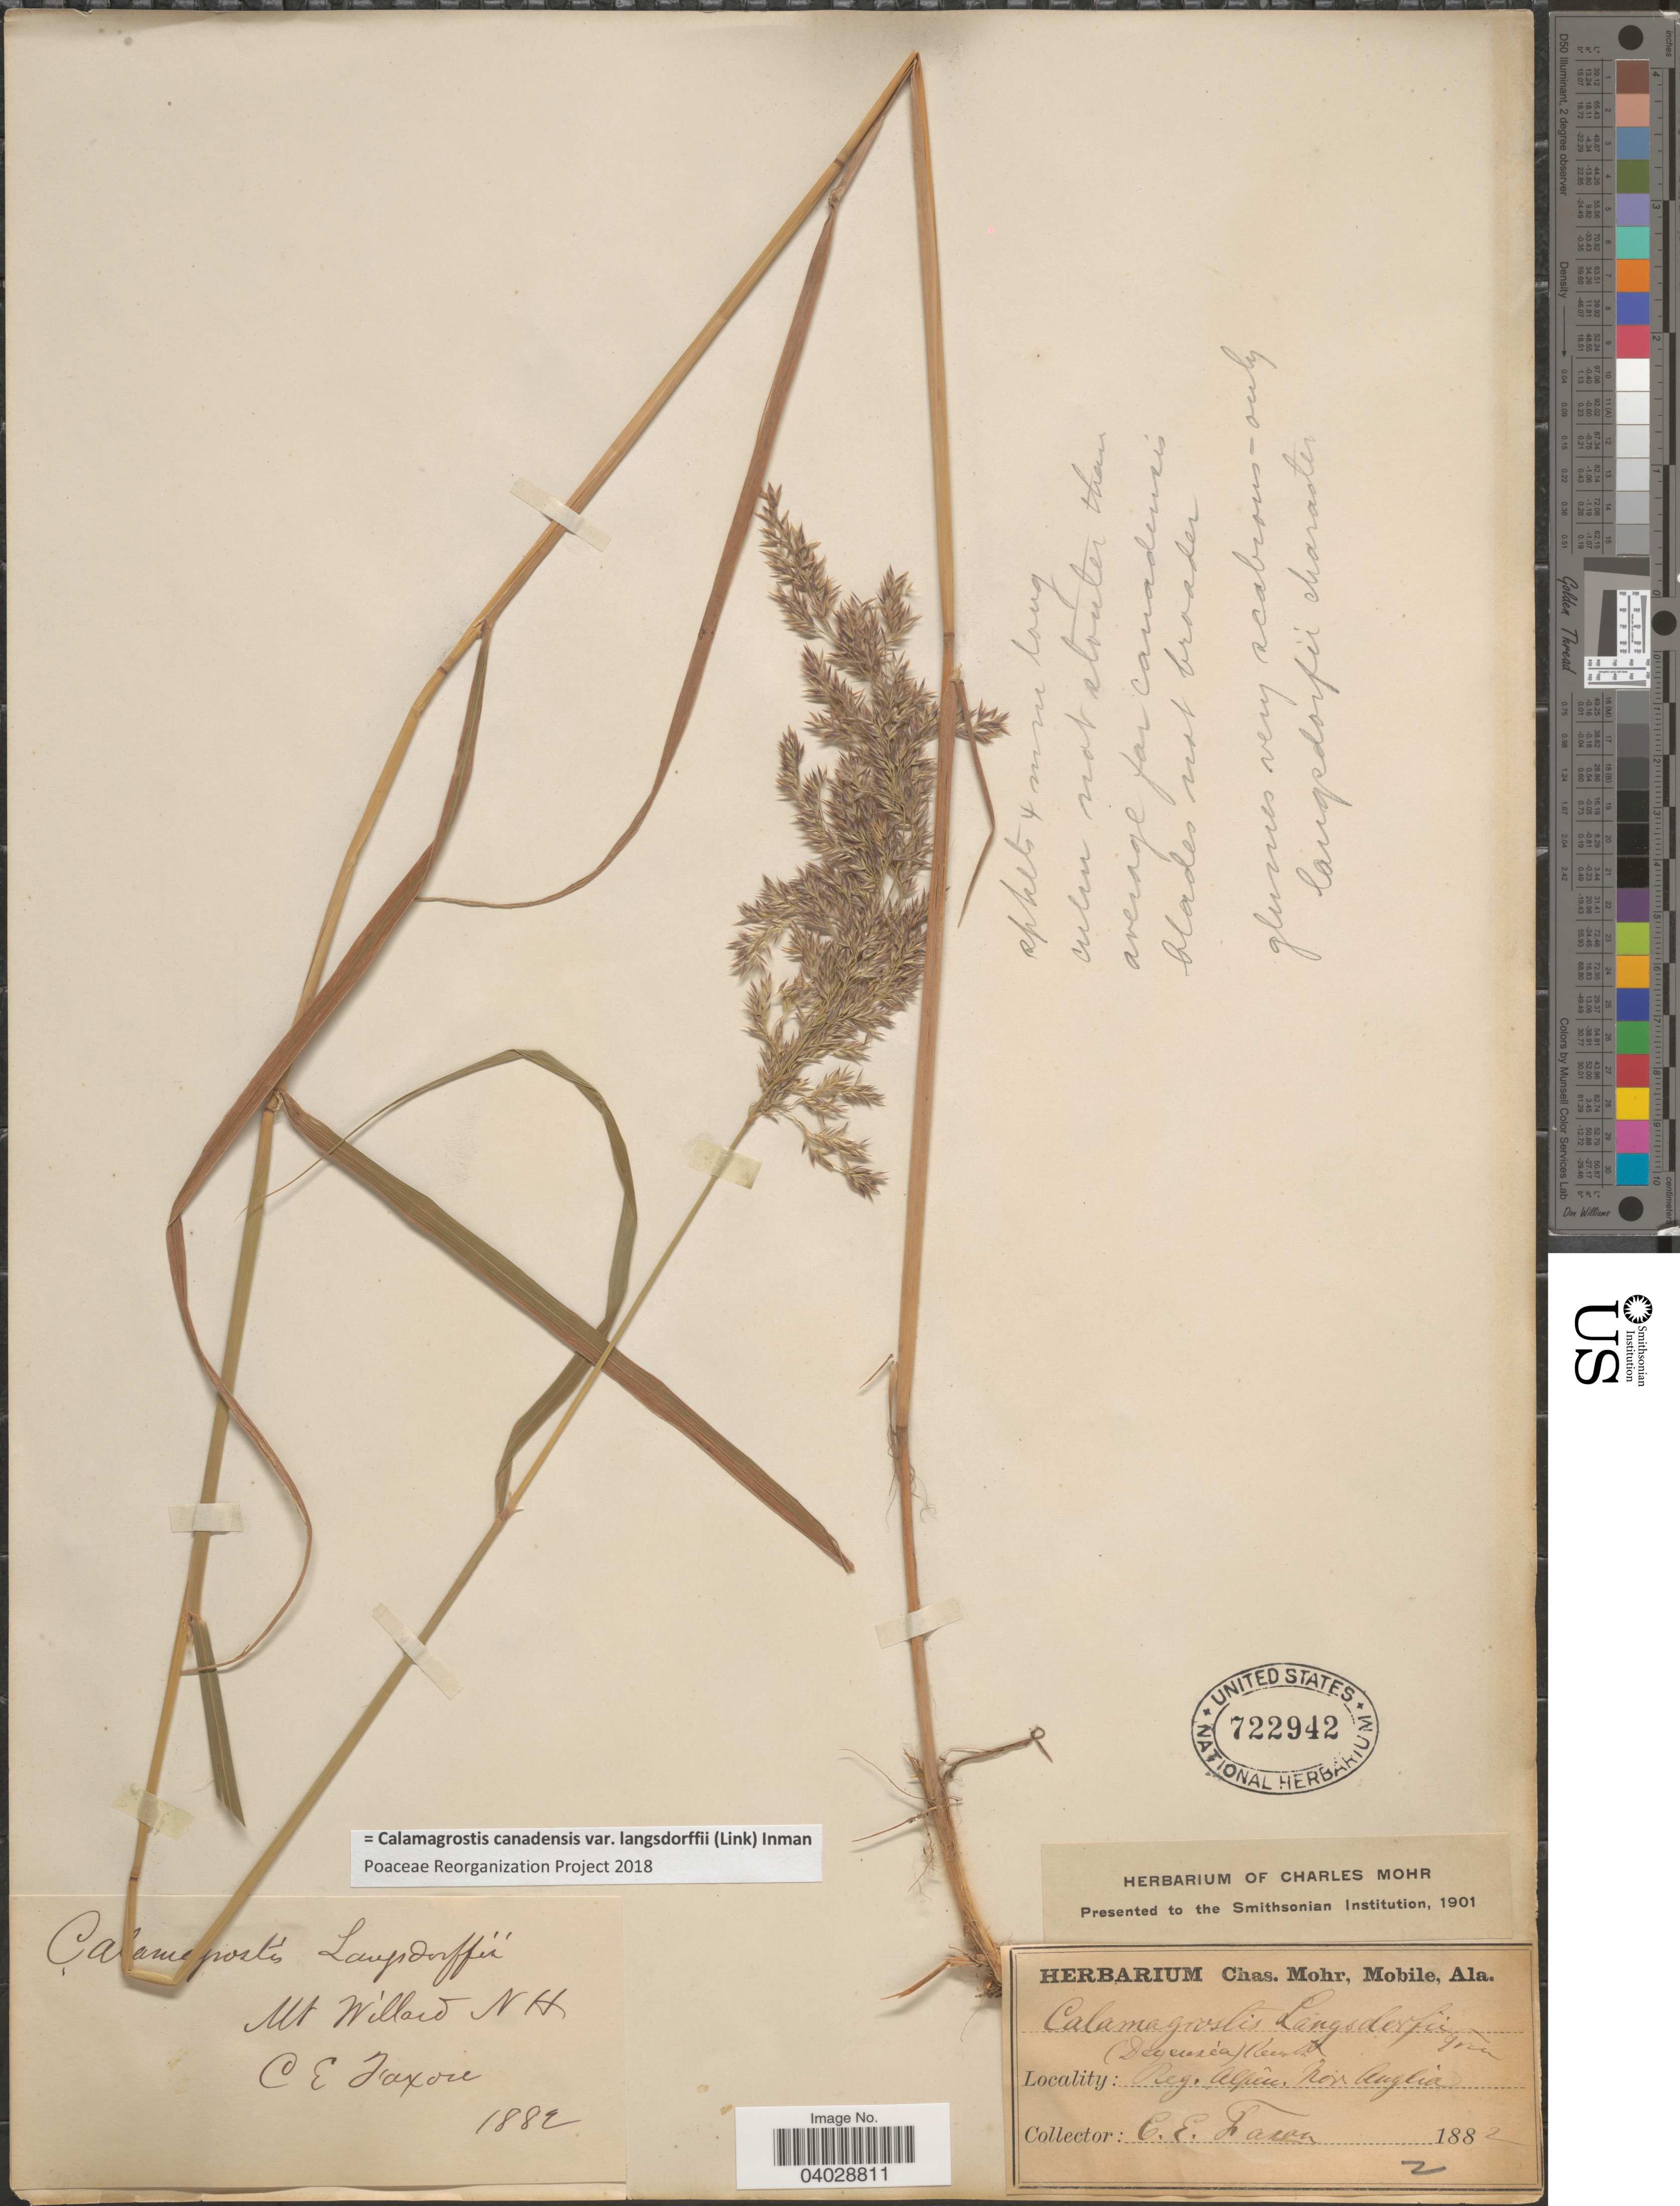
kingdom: Plantae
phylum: Tracheophyta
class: Liliopsida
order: Poales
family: Poaceae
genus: Calamagrostis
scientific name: Calamagrostis canadensis var. langsdorffii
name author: (Link) Inman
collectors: C. Faxon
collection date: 1882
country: United States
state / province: New Hampshire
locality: Mt Willard. Reg. Alpen, Nov Anglia.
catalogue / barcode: US 722942